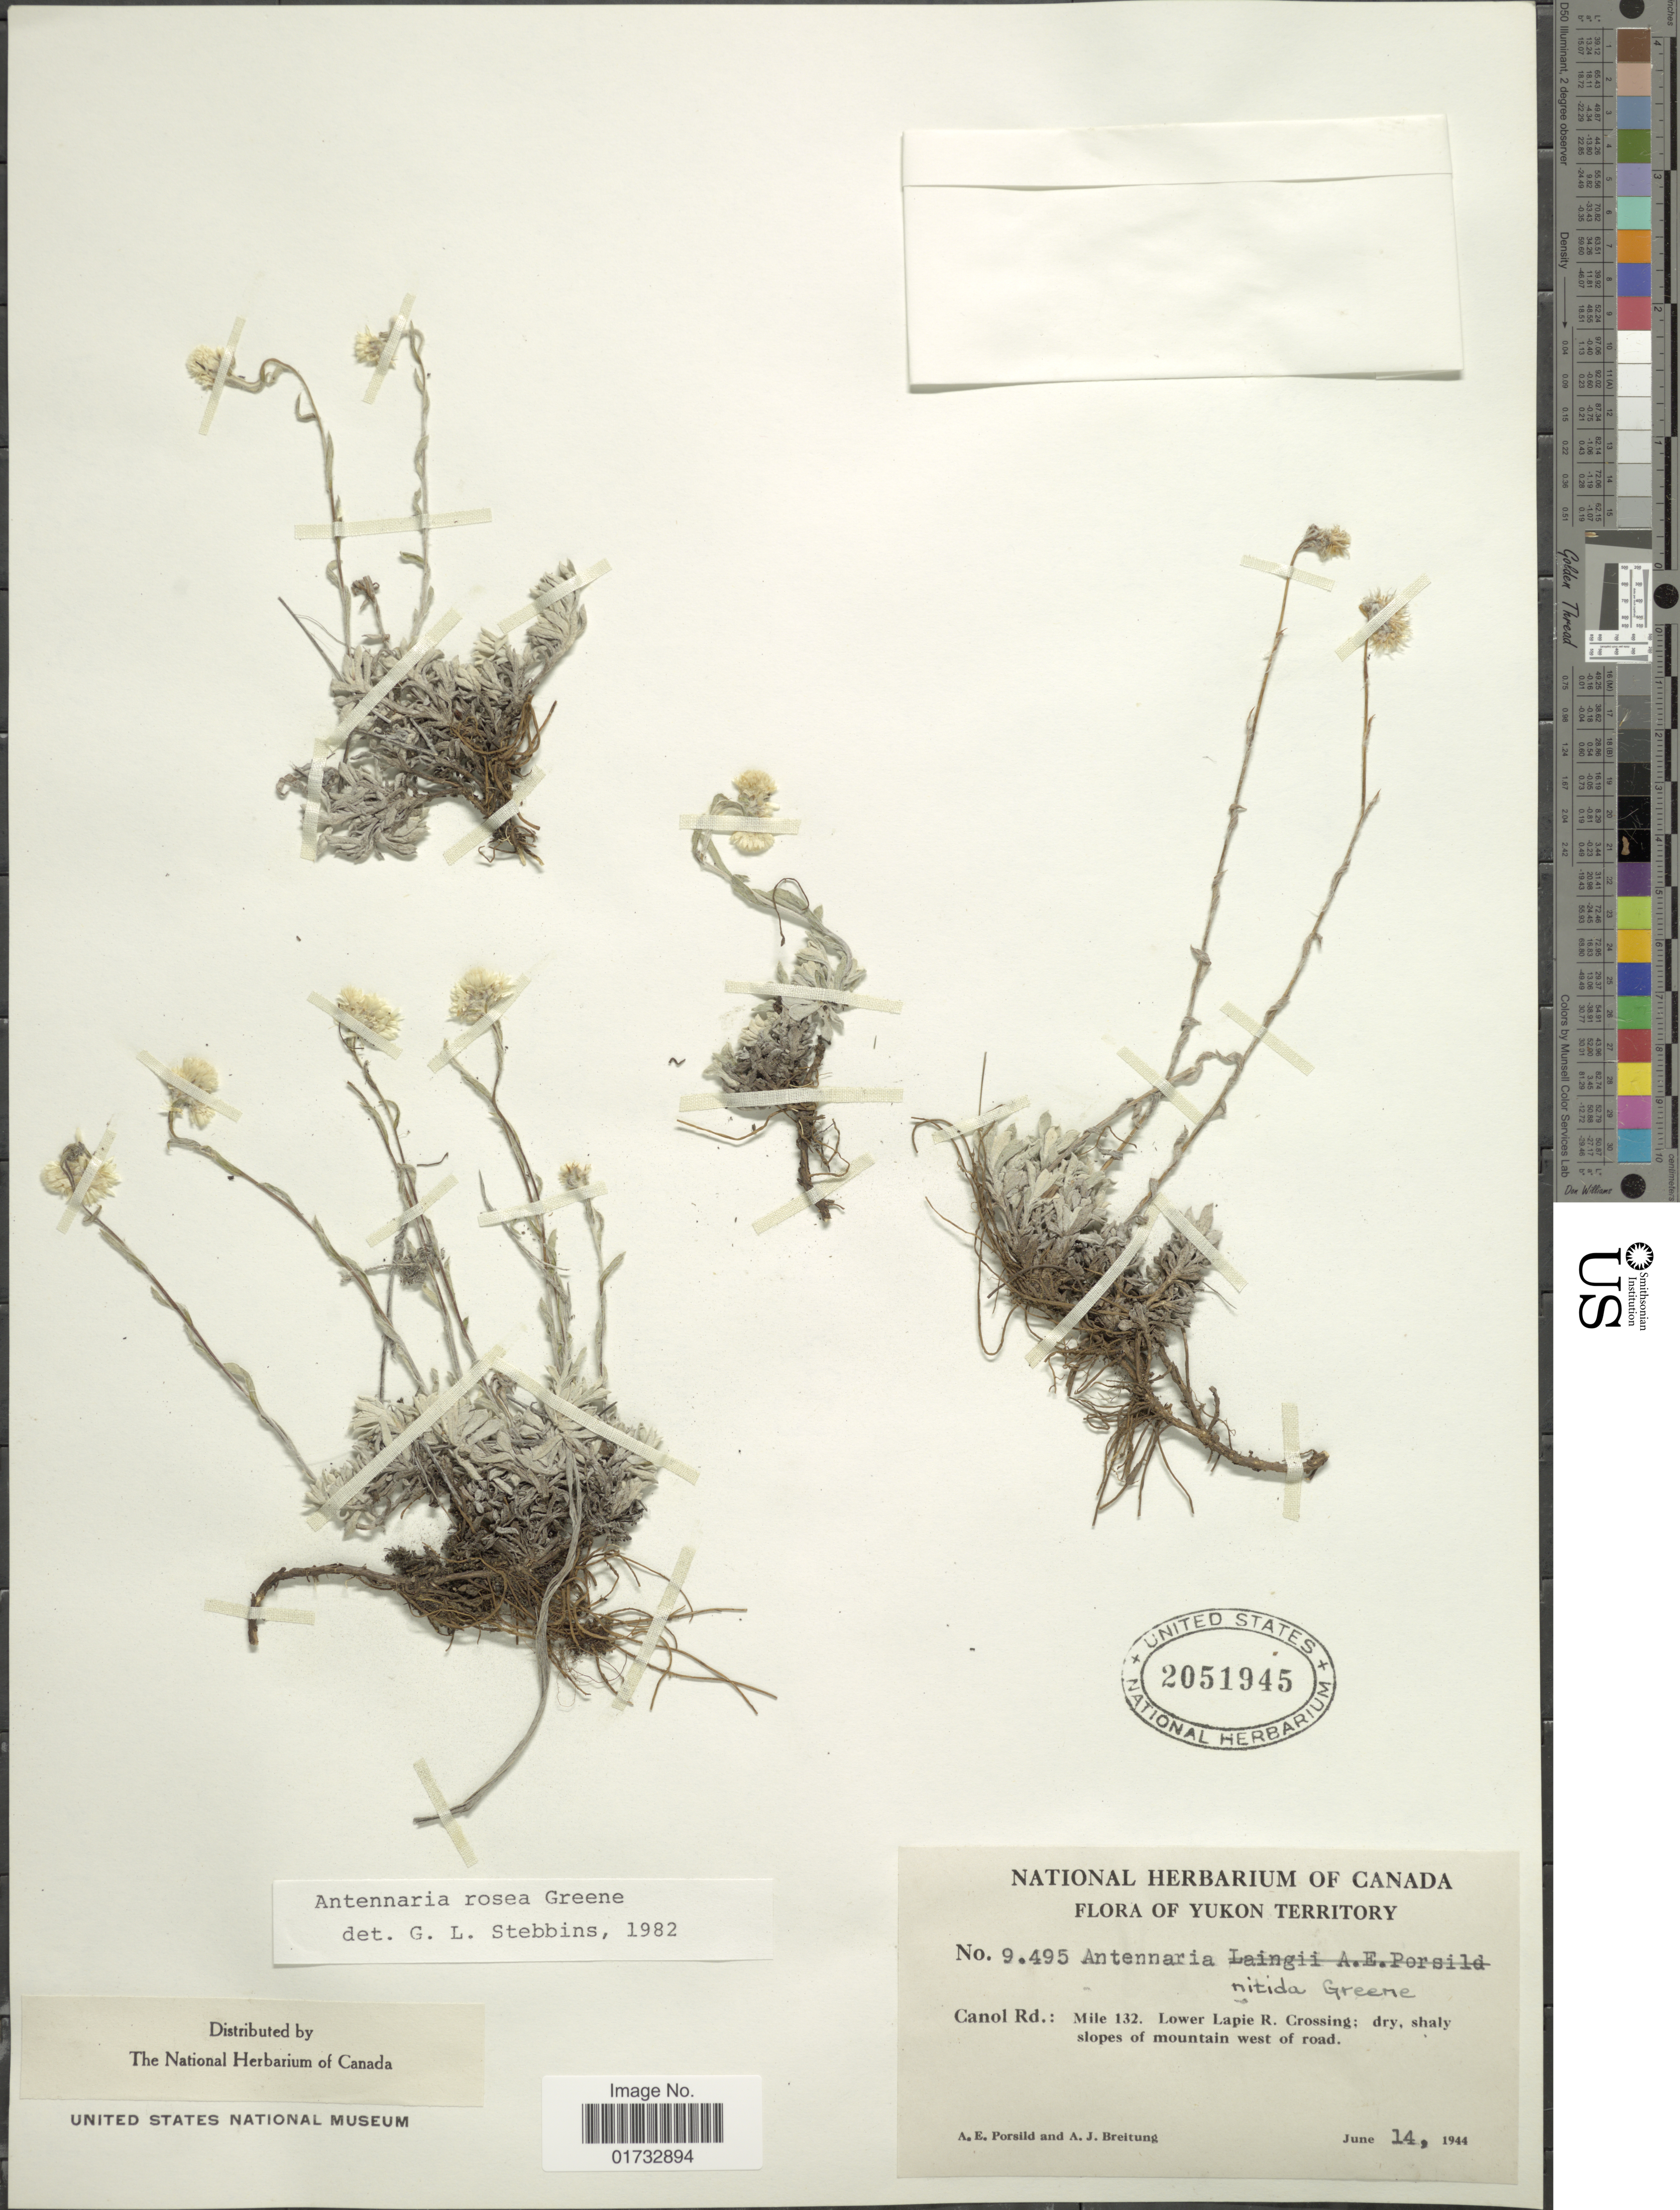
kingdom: Plantae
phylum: Tracheophyta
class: Magnoliopsida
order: Asterales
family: Asteraceae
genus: Antennaria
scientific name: Antennaria rosea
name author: Greene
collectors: A. E. Porsild & A. Breitung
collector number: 9495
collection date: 1944-06-14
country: Canada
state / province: Yukon Territory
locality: Canol Rd: Mile 132, Lower Lapie R. Crossing; dry, shaly slopes of mountains west of road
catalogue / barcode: US 2051945